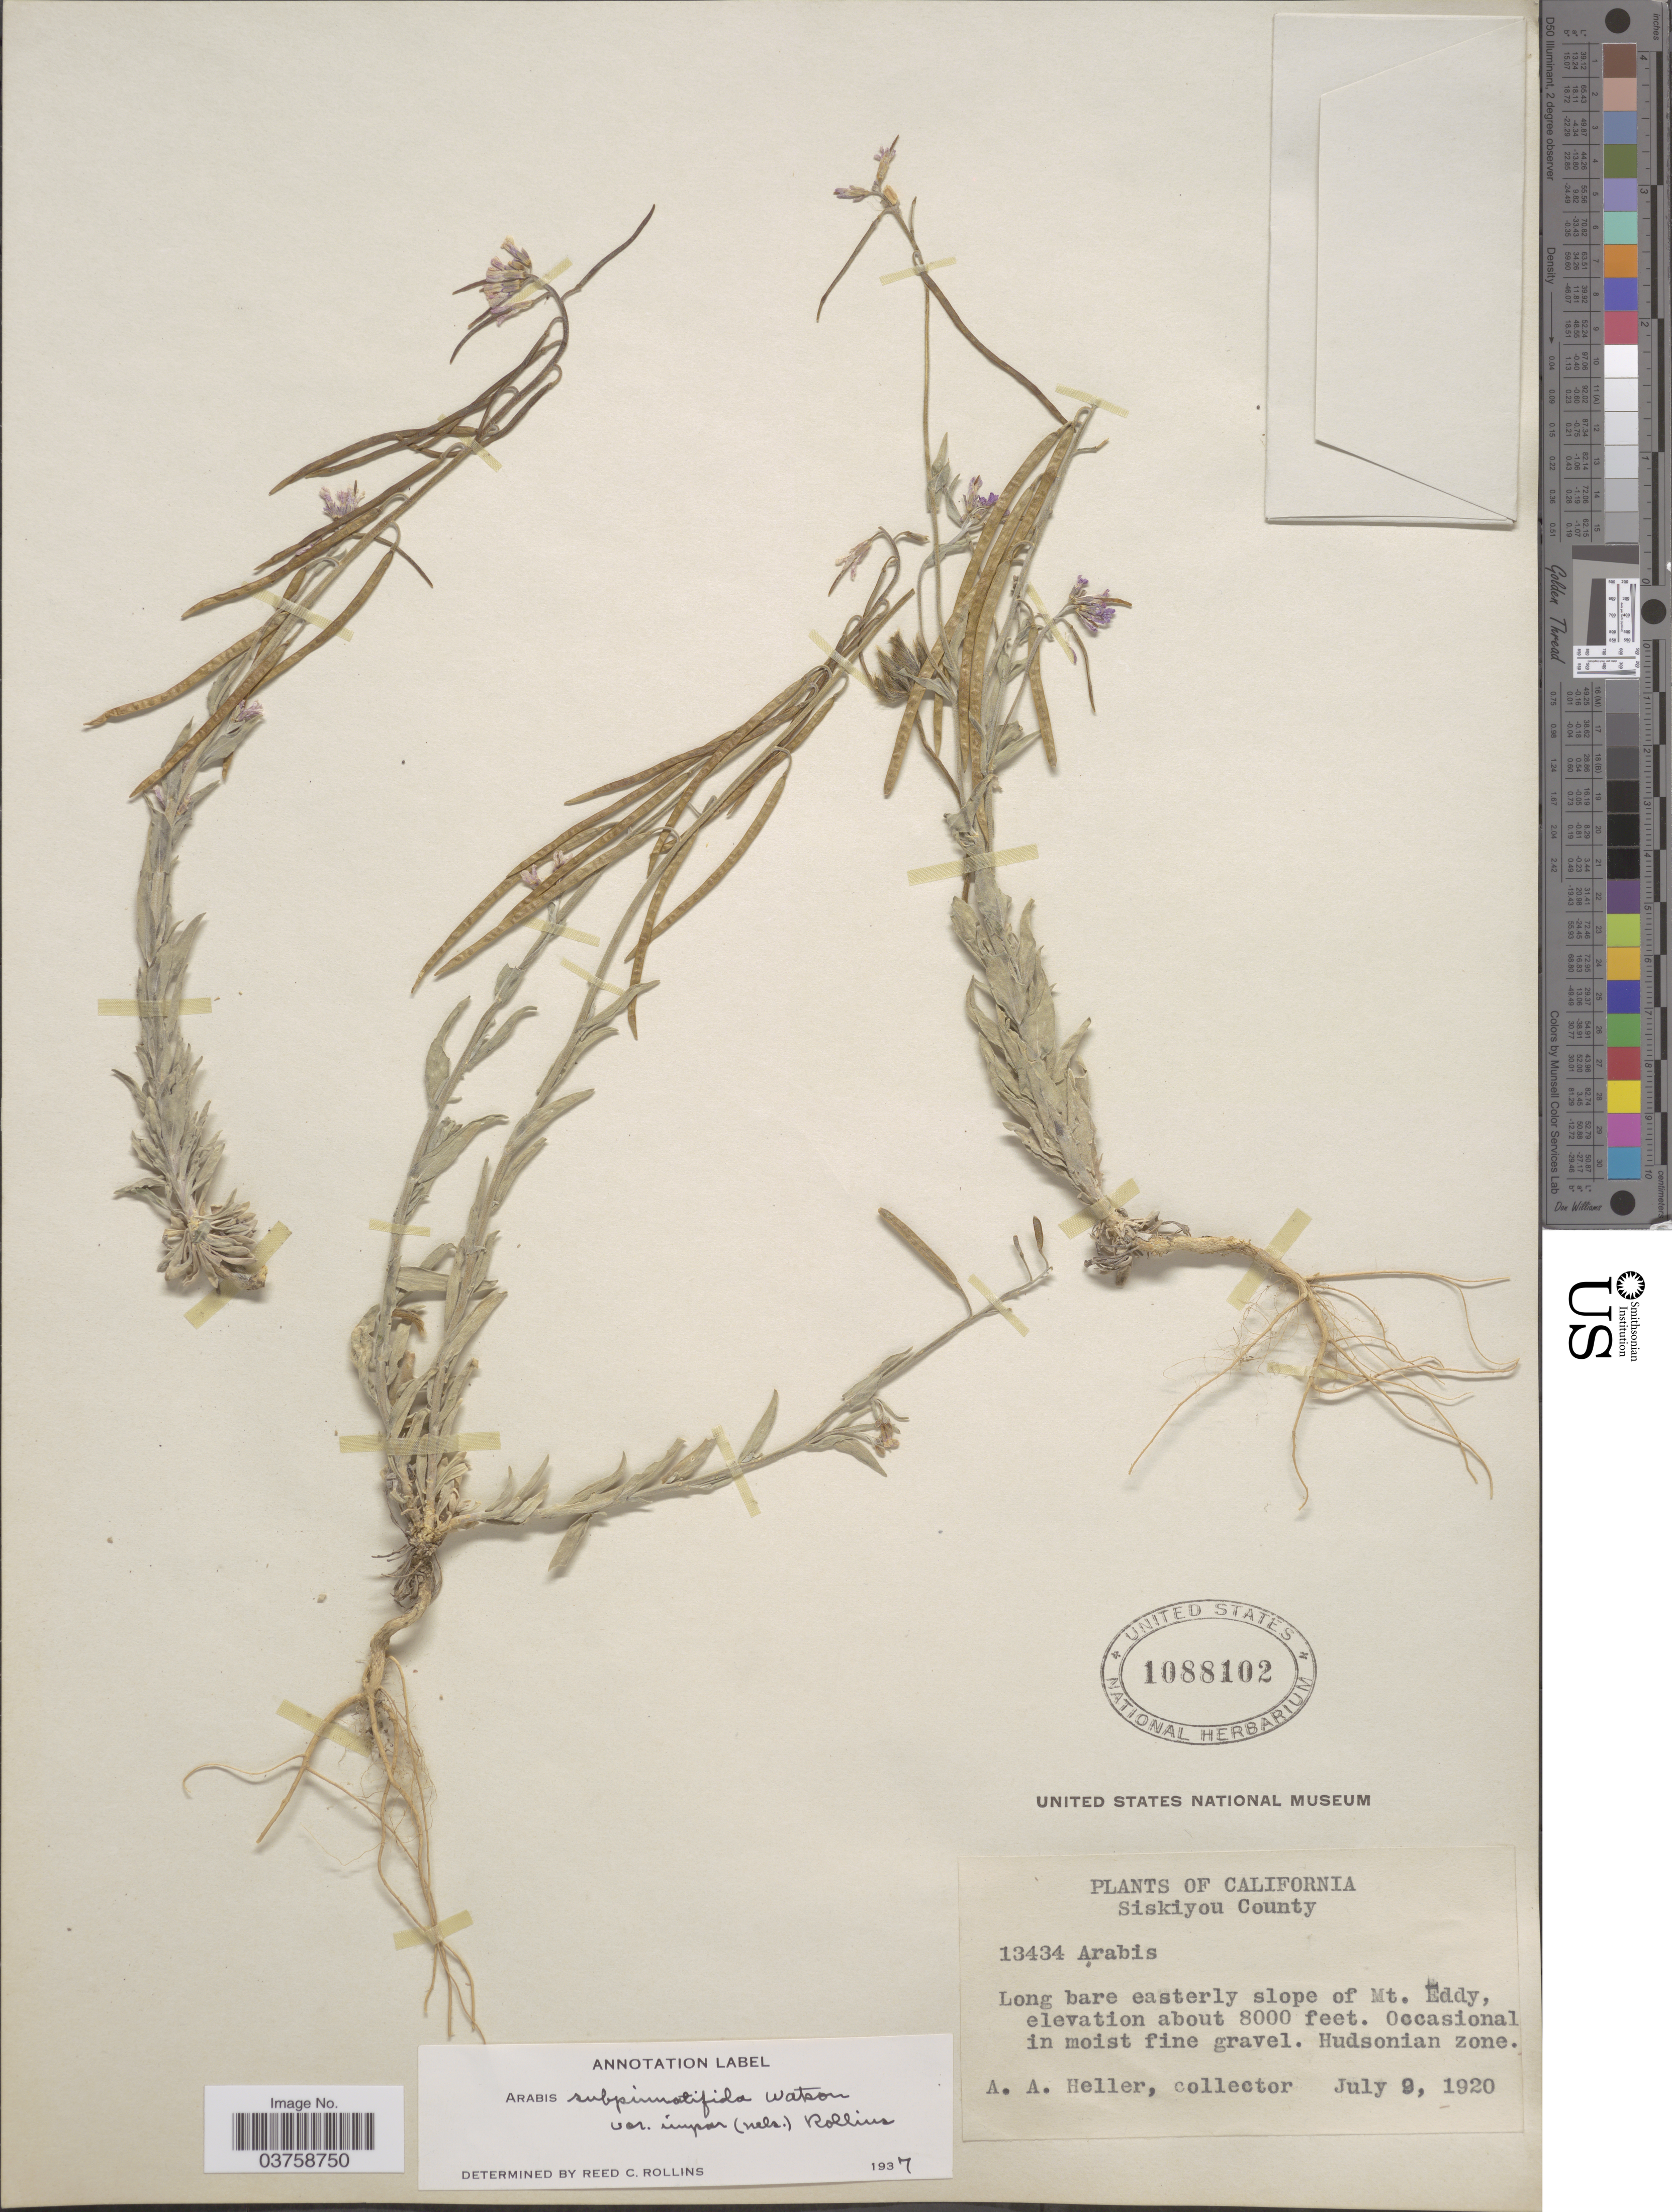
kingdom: Plantae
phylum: Tracheophyta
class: Magnoliopsida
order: Brassicales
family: Brassicaceae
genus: Arabis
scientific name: Arabis puberula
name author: Nutt.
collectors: A. A. Heller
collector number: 13434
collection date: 1920-07-09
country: United States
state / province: California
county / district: Siskiyou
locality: Siskiyou County. Long bare easterly slope of Mt. Eddy. Hudsonian zone.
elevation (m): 2438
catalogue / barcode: US 1088102